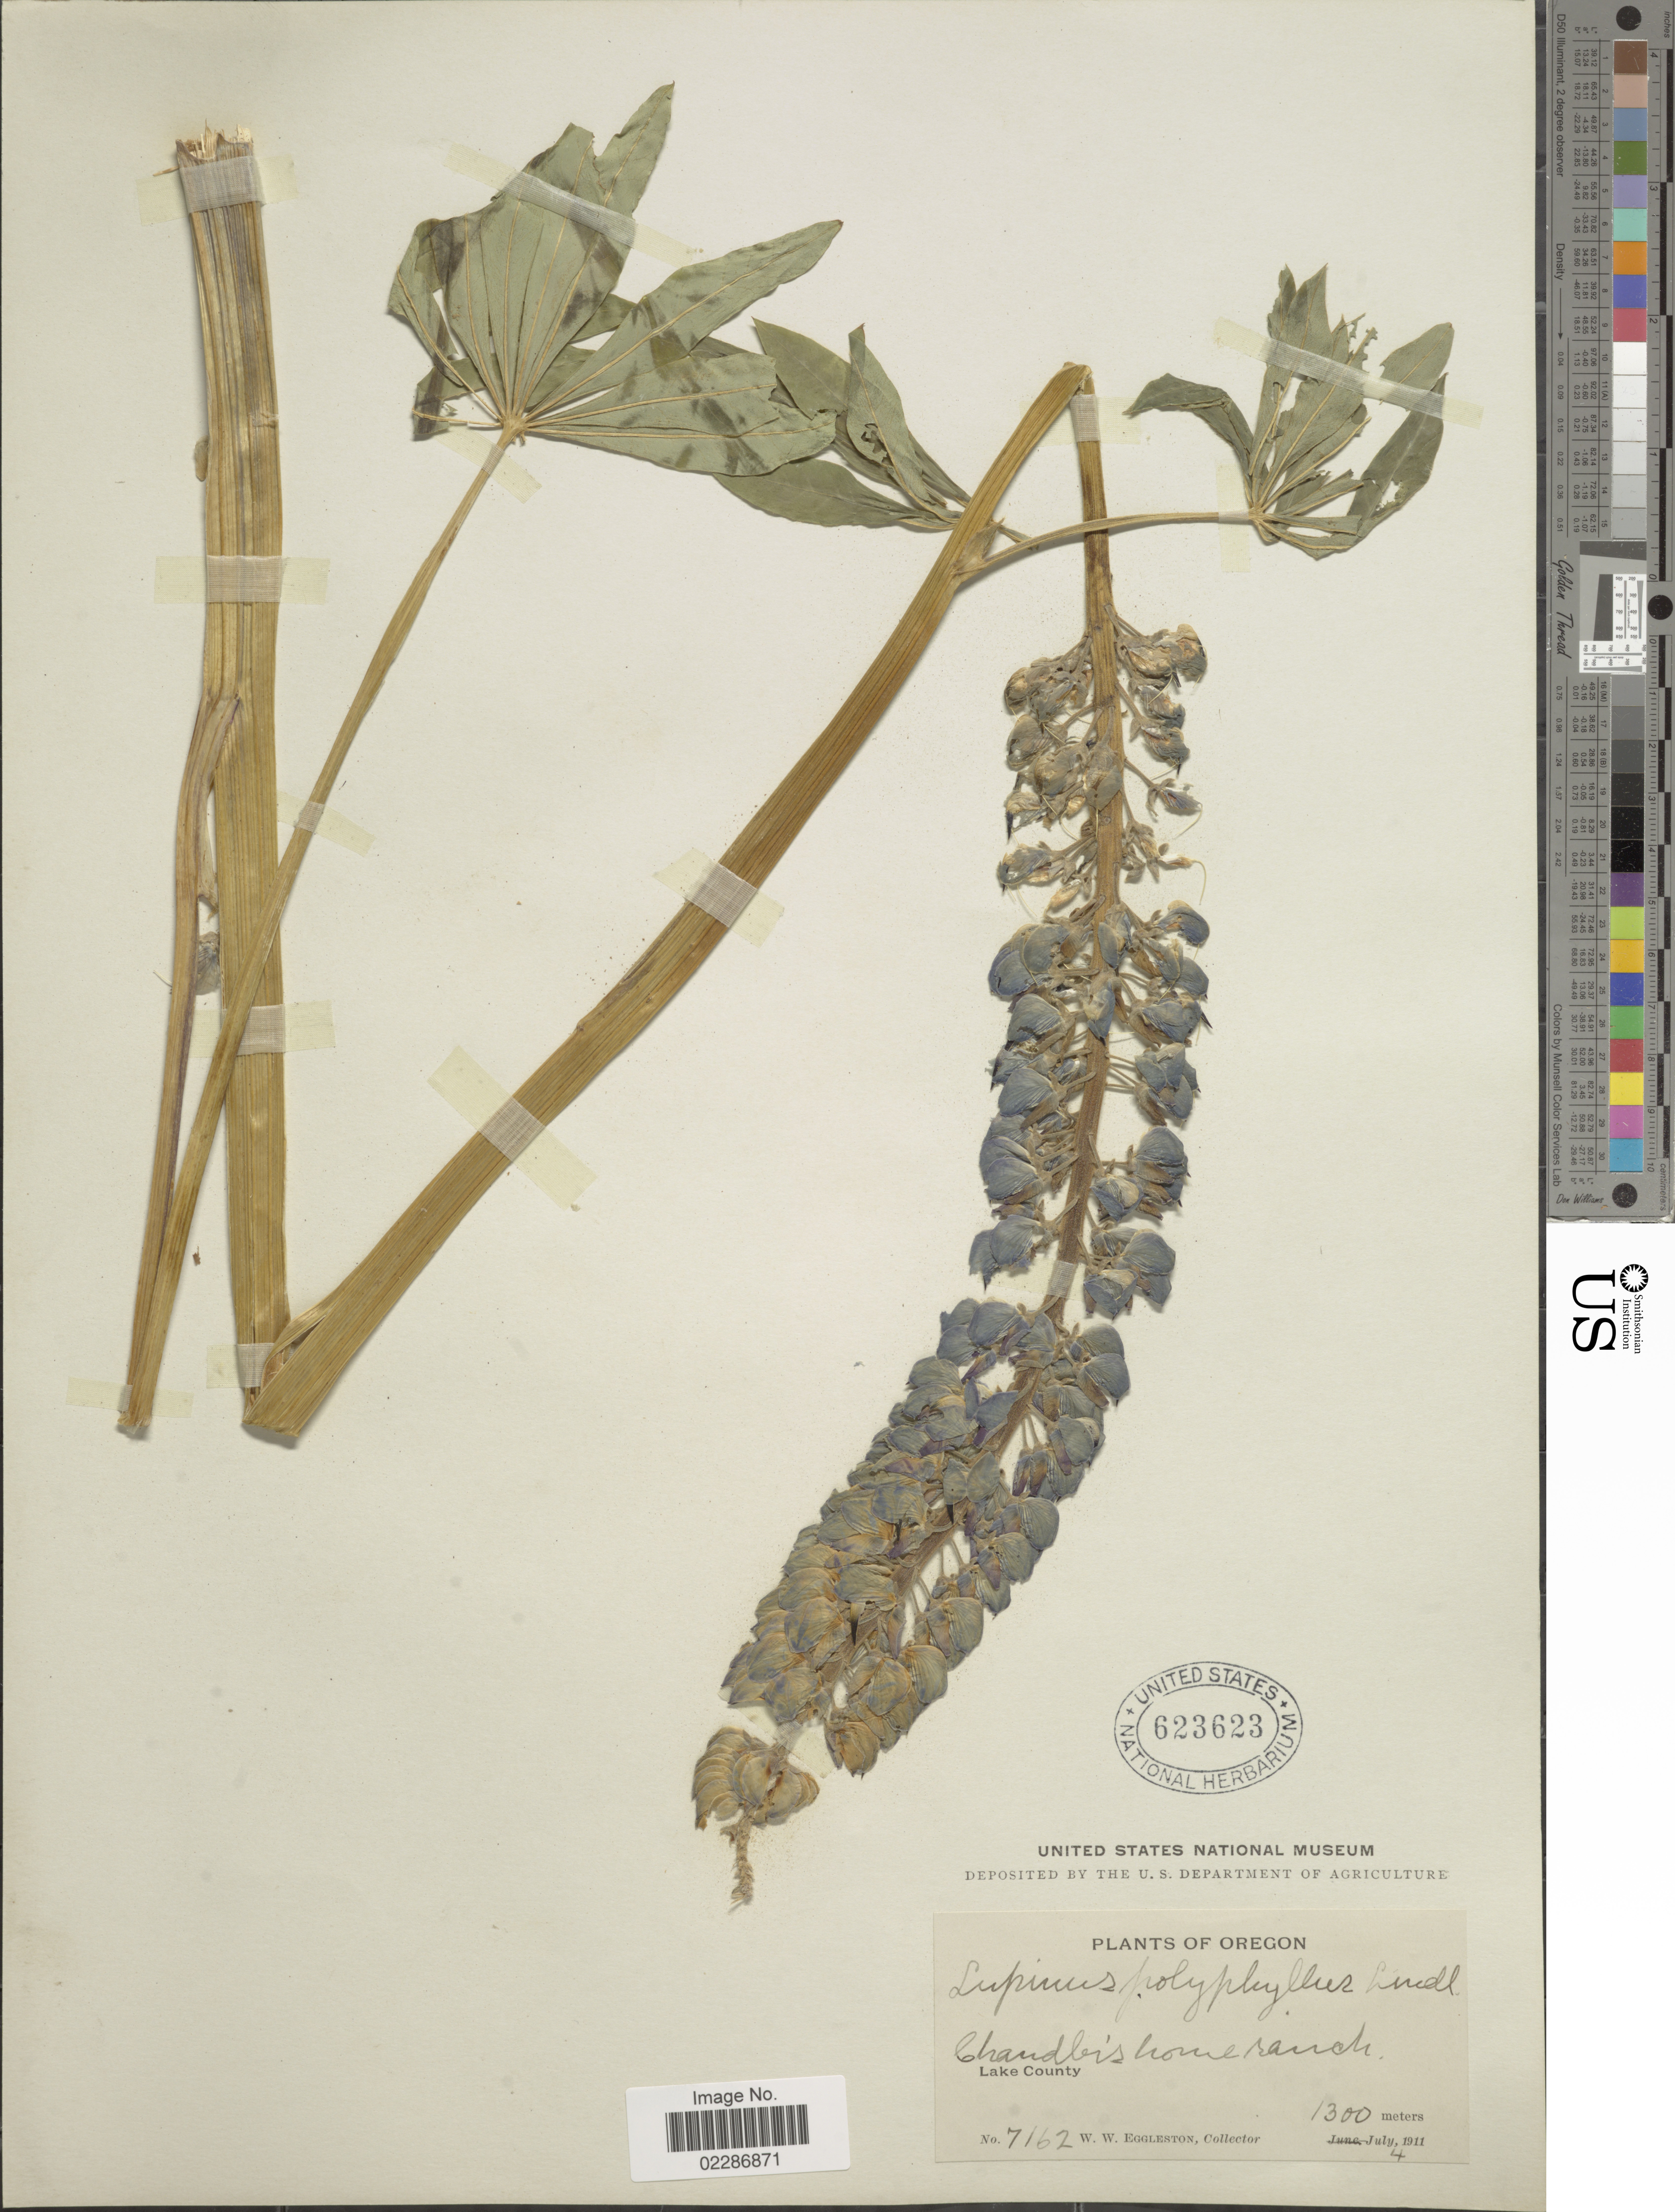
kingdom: Plantae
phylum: Tracheophyta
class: Magnoliopsida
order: Fabales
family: Fabaceae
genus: Lupinus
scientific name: Lupinus polyphyllus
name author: Lindl.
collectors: W. W. Eggleston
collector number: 7162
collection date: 1911-07-04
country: United States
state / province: Oregon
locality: Chandbis home ranch, Lake County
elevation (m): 1300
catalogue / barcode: US 623623